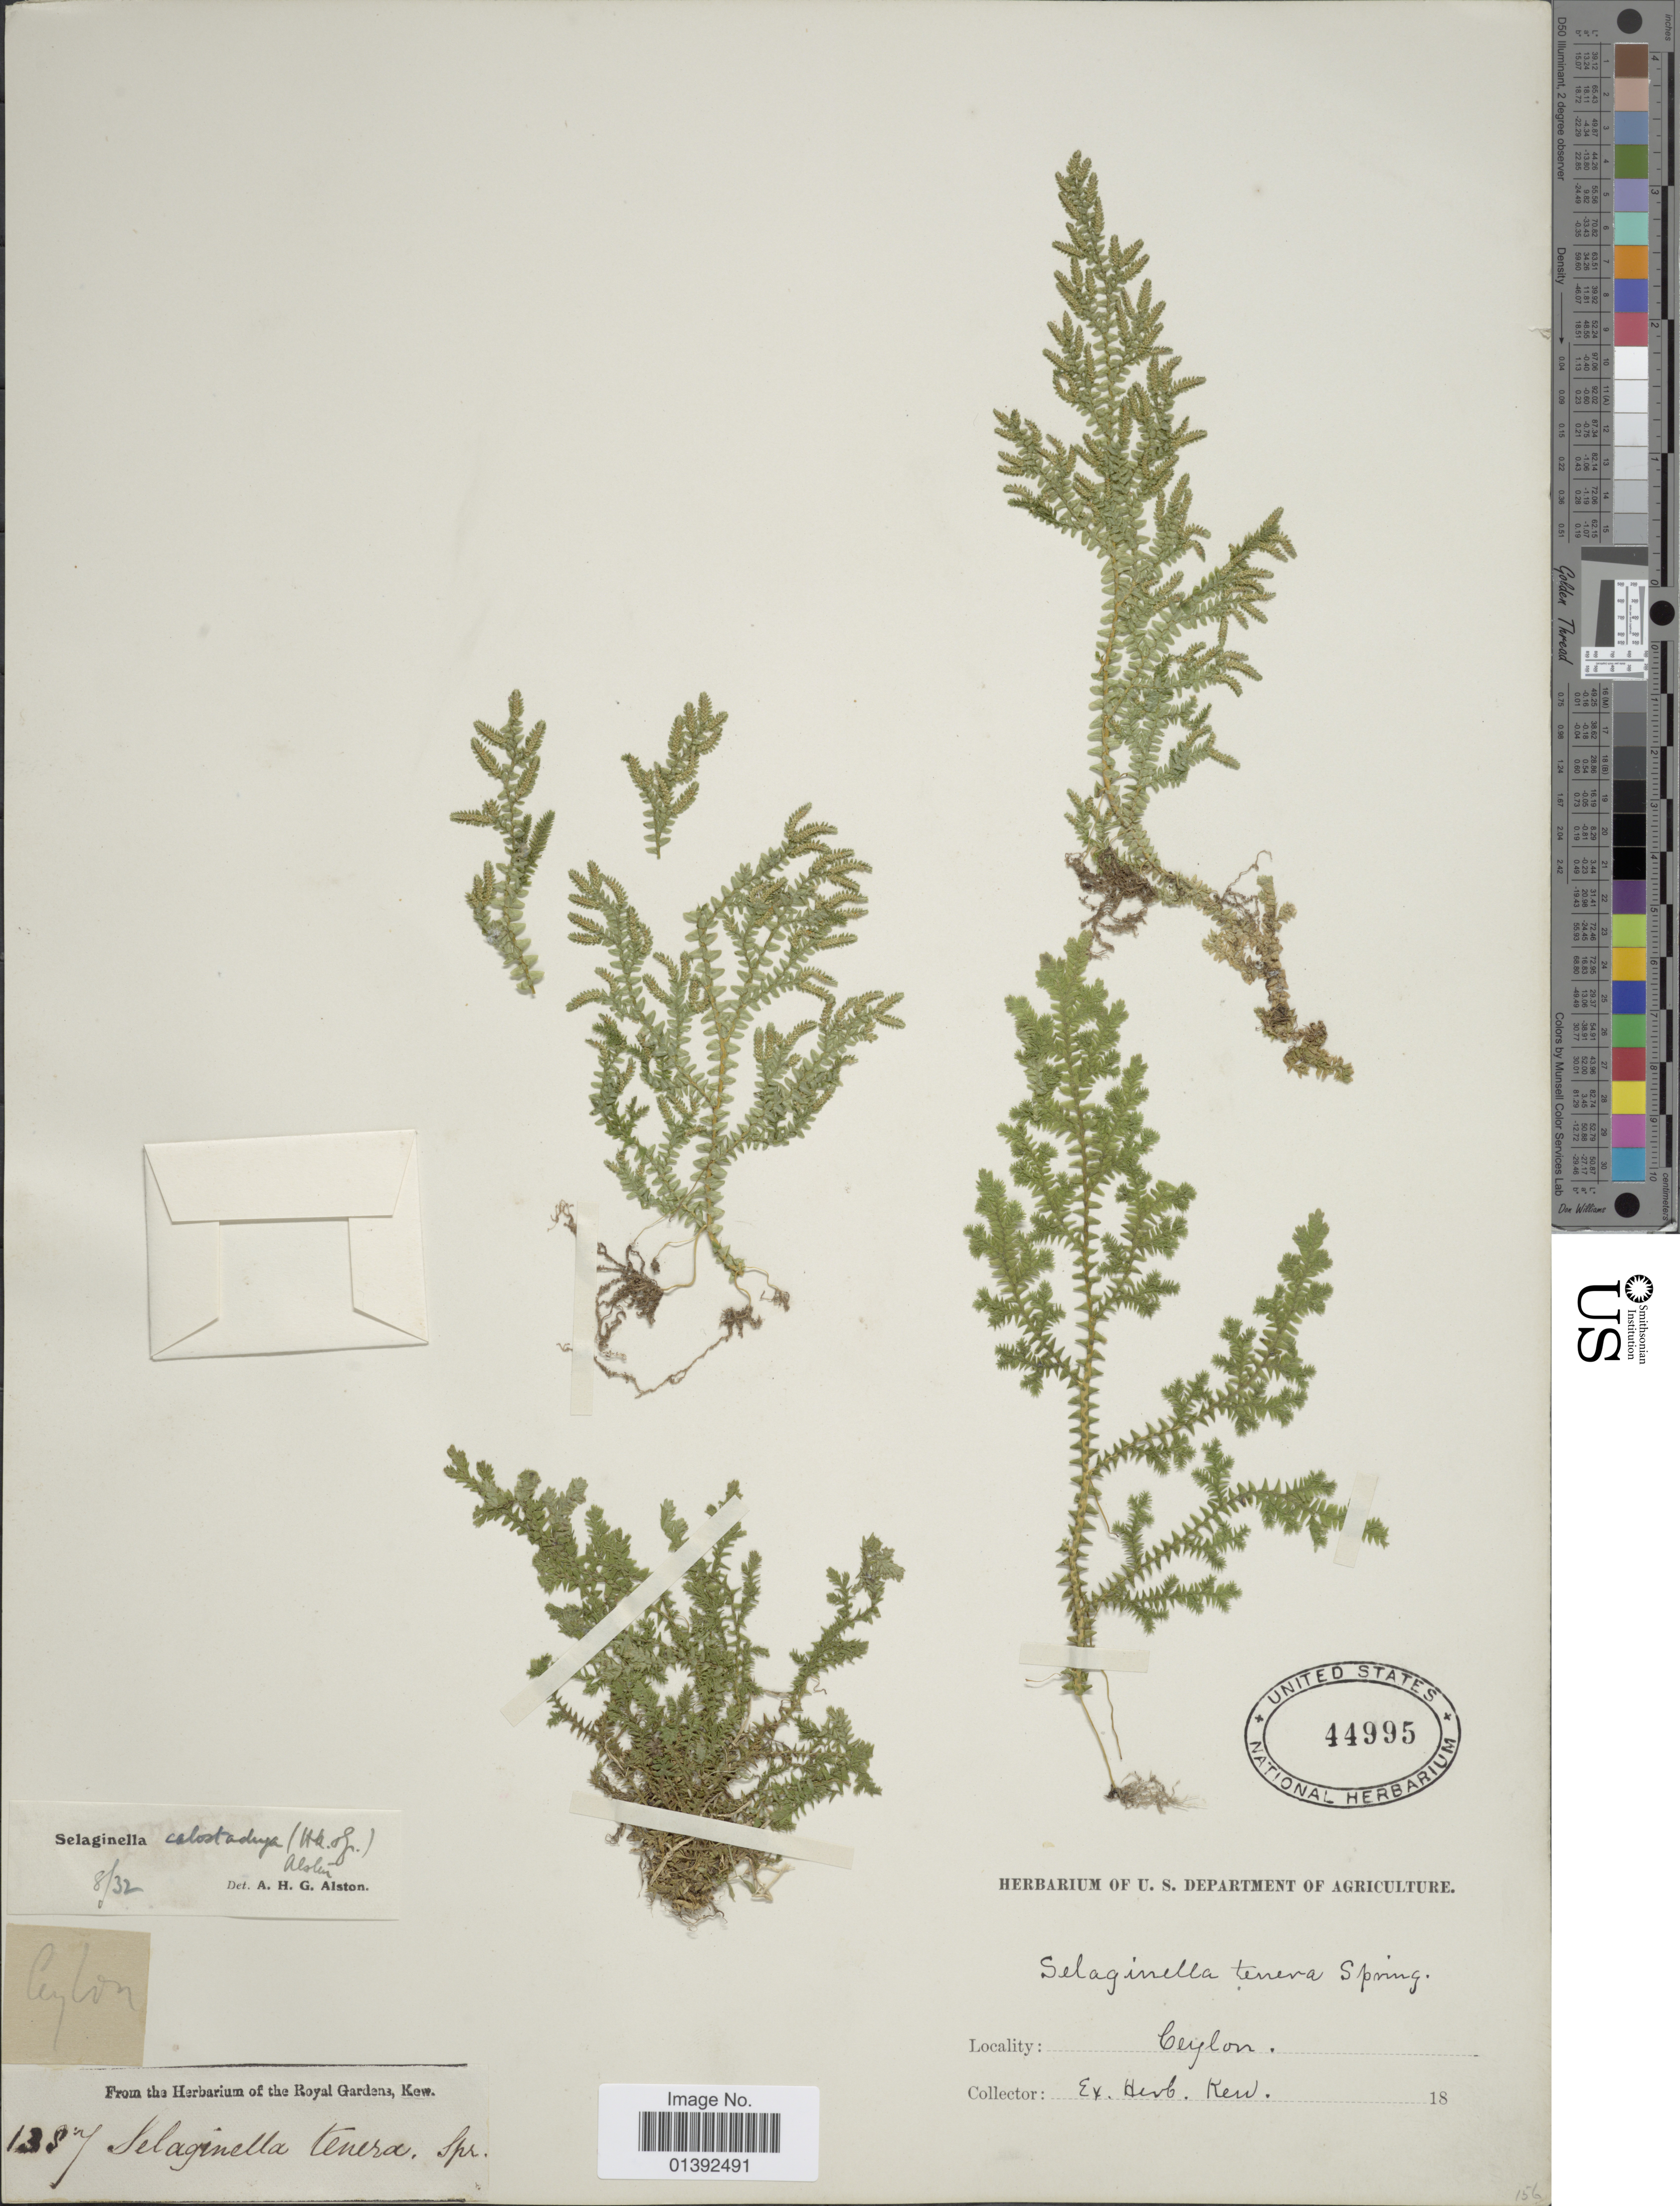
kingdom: Plantae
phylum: Tracheophyta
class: Lycopodiopsida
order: Selaginellales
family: Selaginellaceae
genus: Selaginella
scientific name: Selaginella calostachya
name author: (Hook. & Grev.) Alston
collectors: ex Herb. Kew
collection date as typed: Transcribed d/m/y: //18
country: Sri Lanka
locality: Ceylon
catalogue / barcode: US 44995